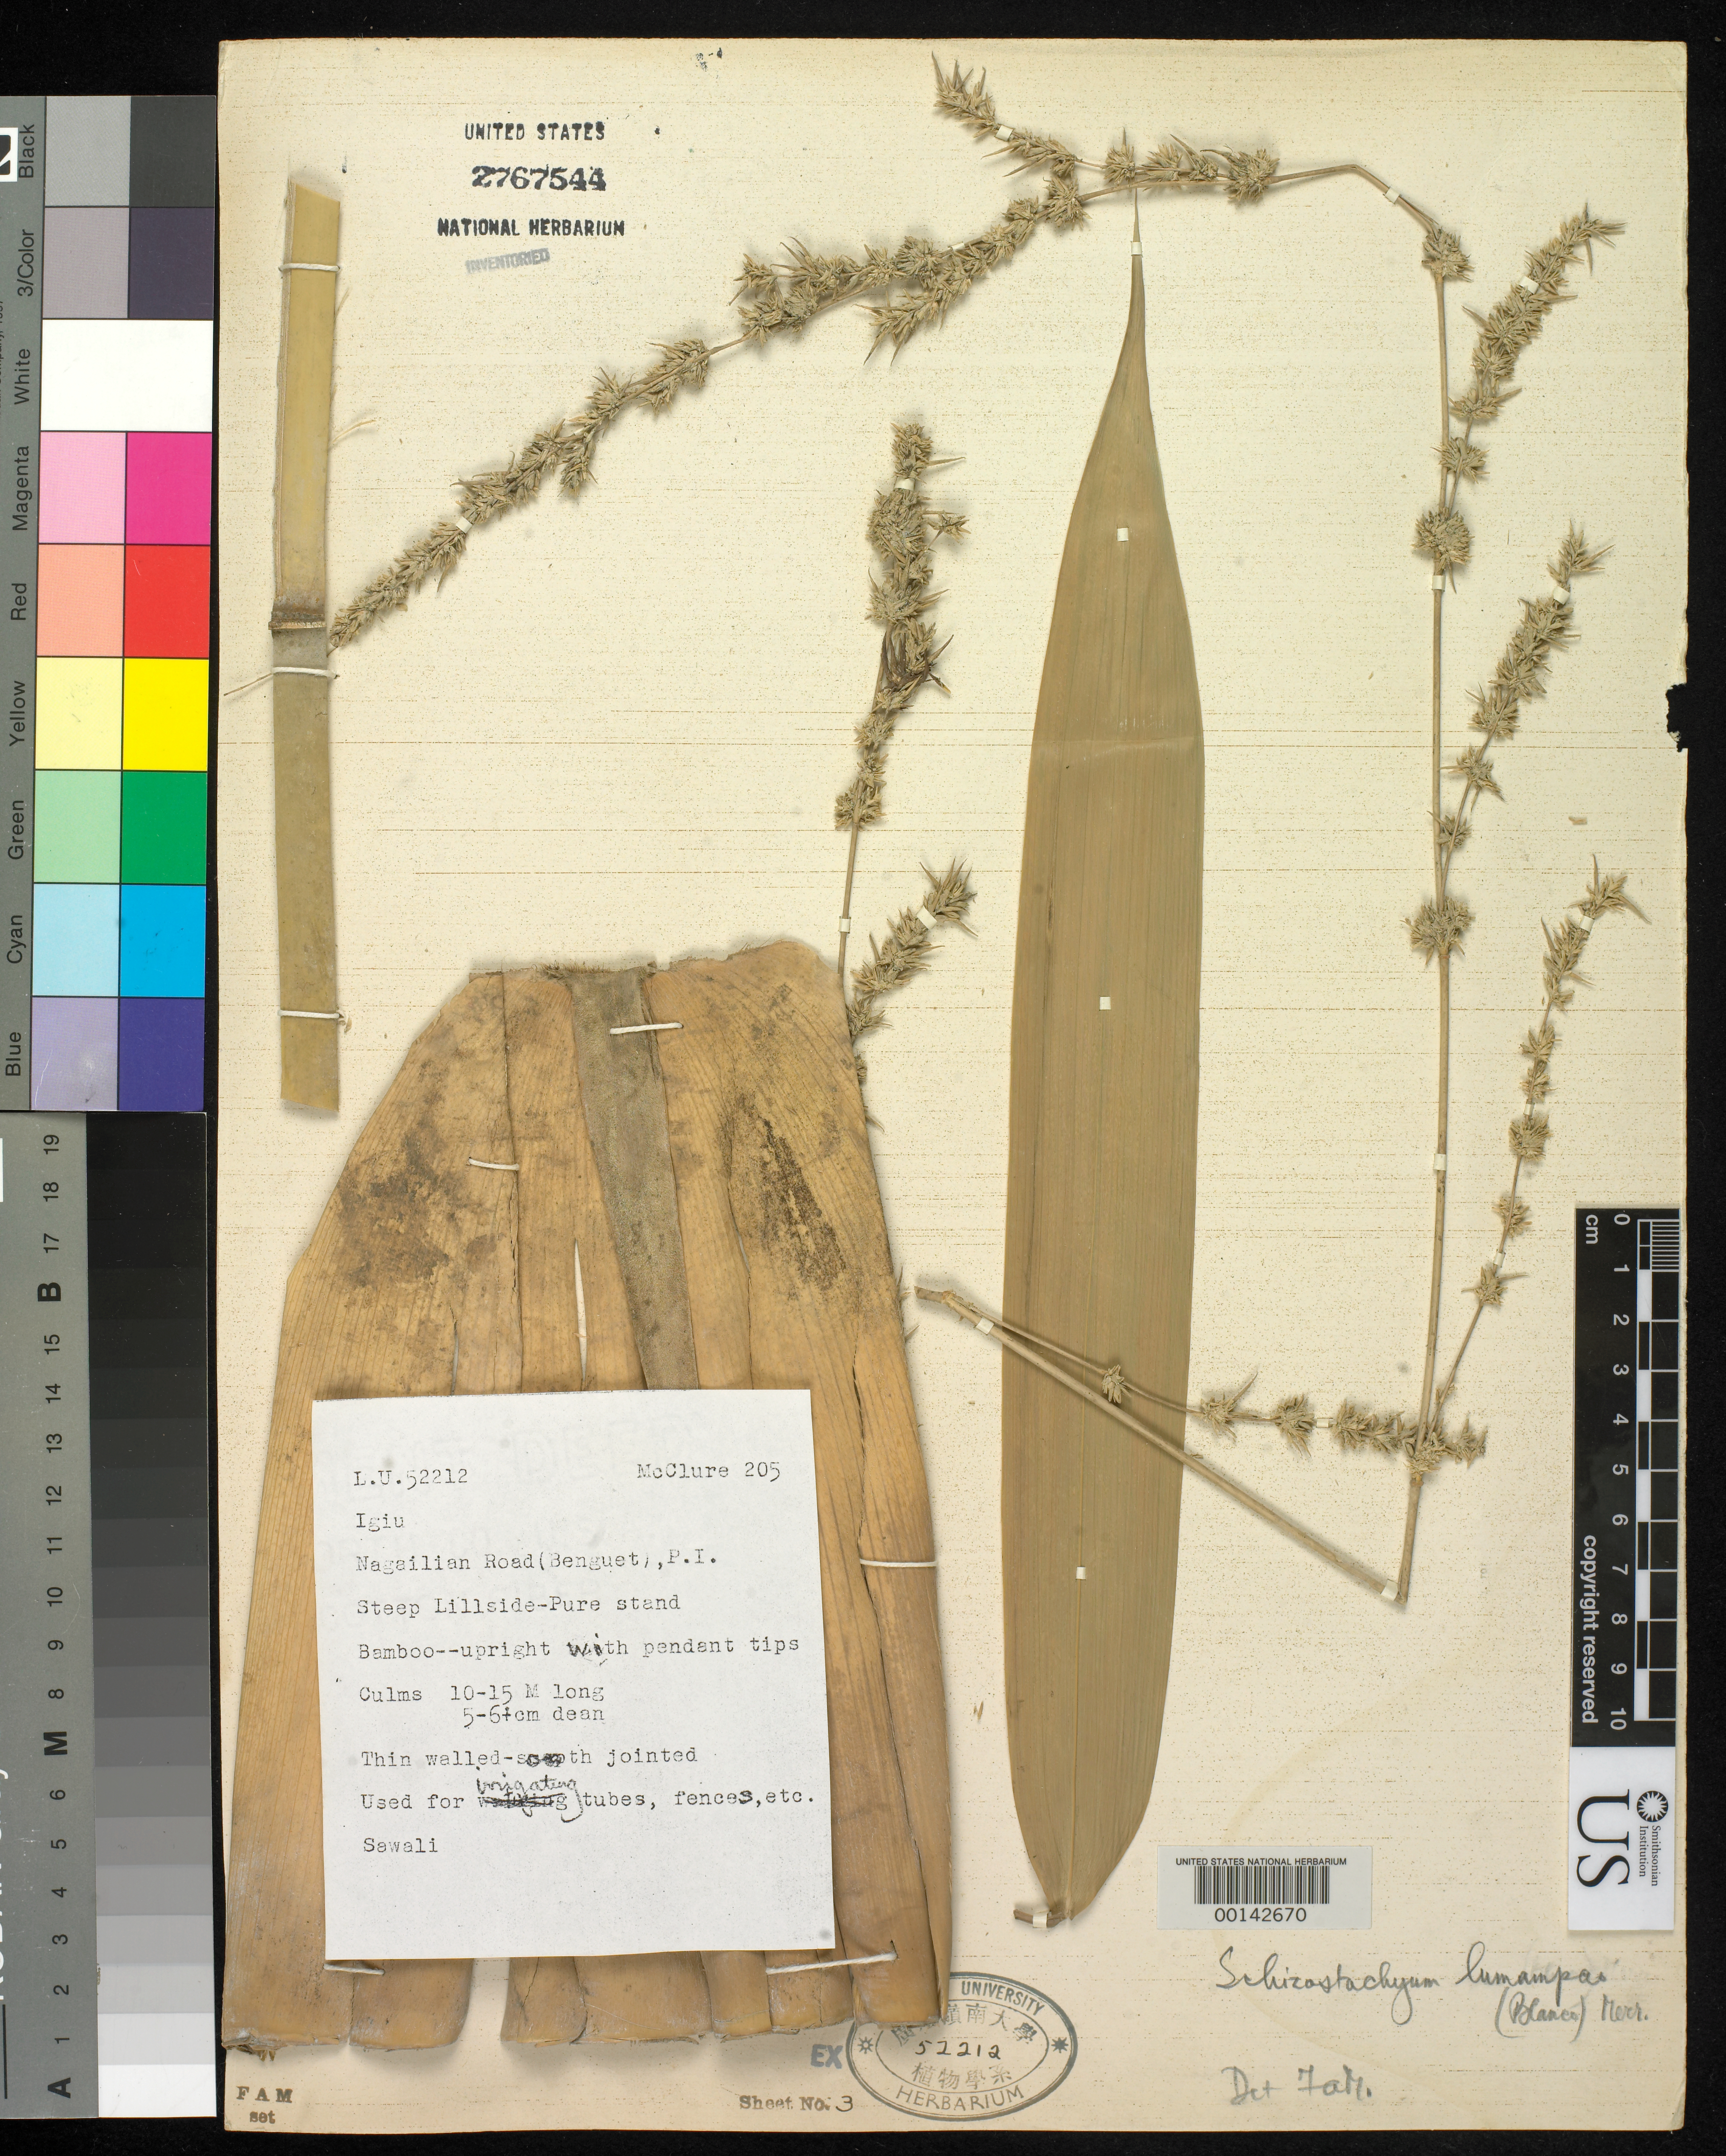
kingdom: Plantae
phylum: Tracheophyta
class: Liliopsida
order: Poales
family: Poaceae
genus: Schizostachyum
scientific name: Schizostachyum lumampao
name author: (Blanco) Merr.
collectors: F. A. McClure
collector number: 205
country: Philippines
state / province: Cordillera (Administrative Region)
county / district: Benguet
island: Luzon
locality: Nagailian Rd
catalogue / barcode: US 2767544